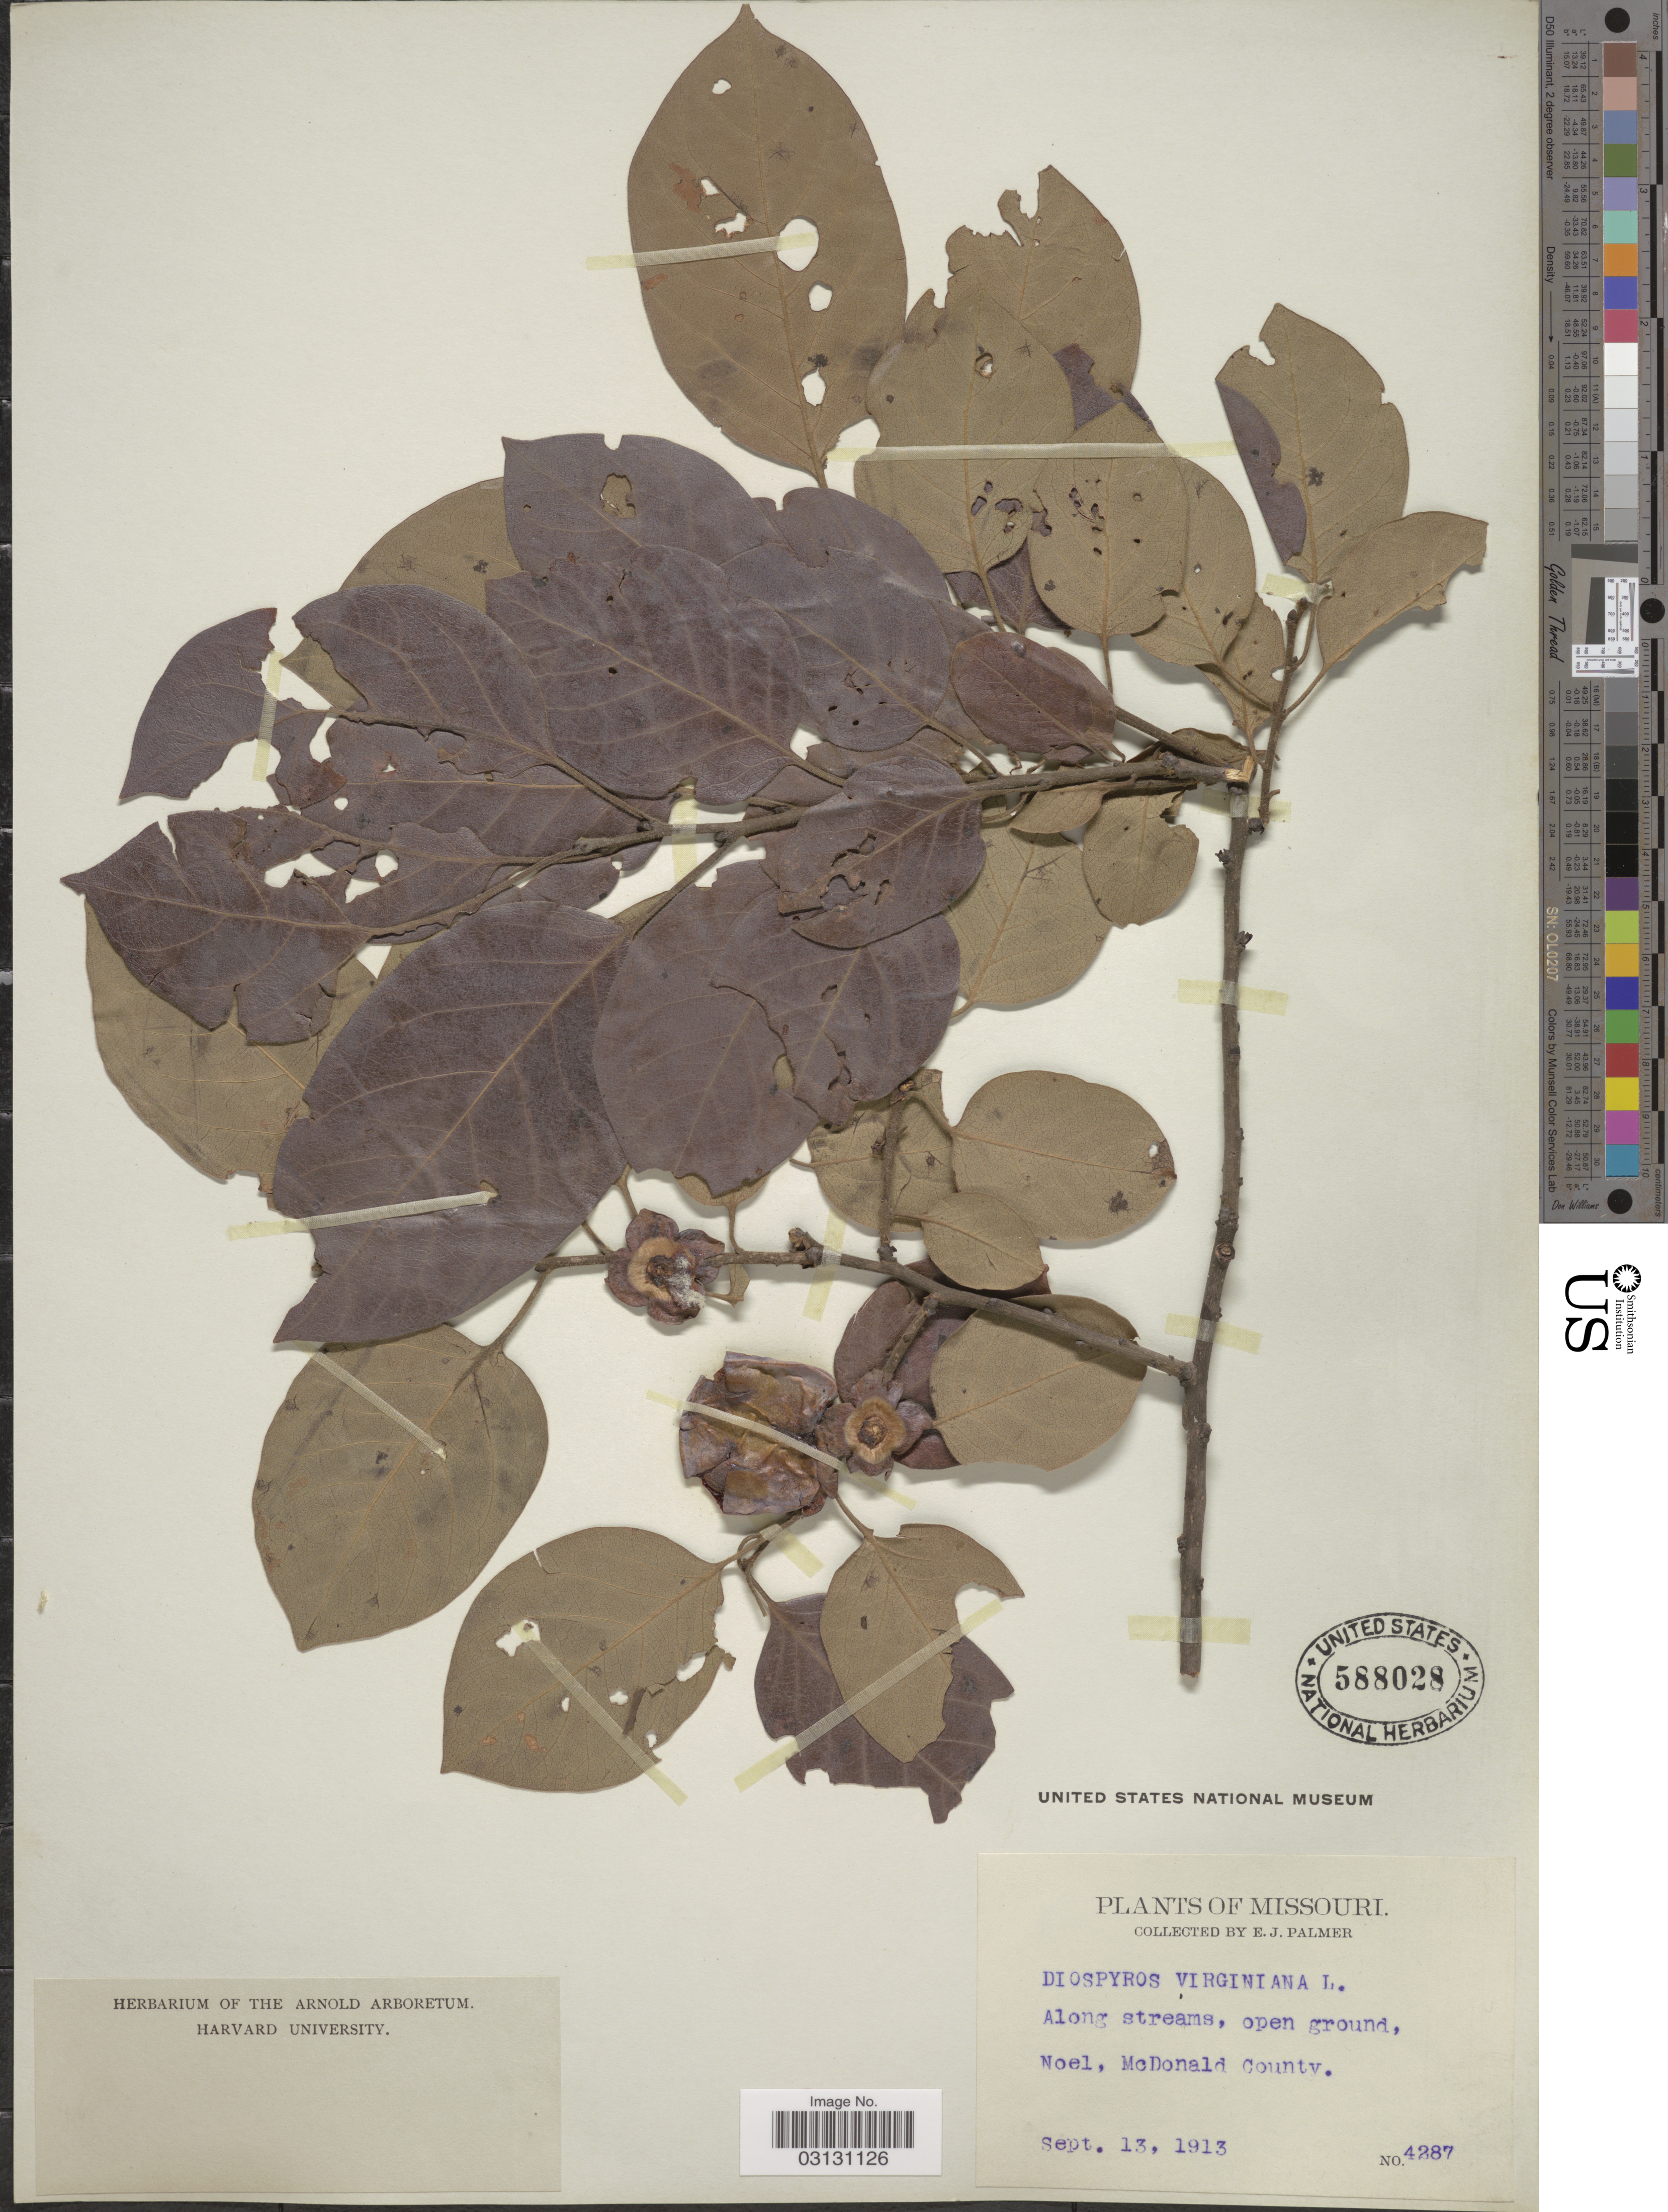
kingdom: Plantae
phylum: Tracheophyta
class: Magnoliopsida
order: Ericales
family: Ebenaceae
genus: Diospyros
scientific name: Diospyros virginiana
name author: L.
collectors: E. J. Palmer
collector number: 4287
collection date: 1913-09-13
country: United States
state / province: Missouri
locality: Noel, McDonald County.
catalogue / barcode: US 588028